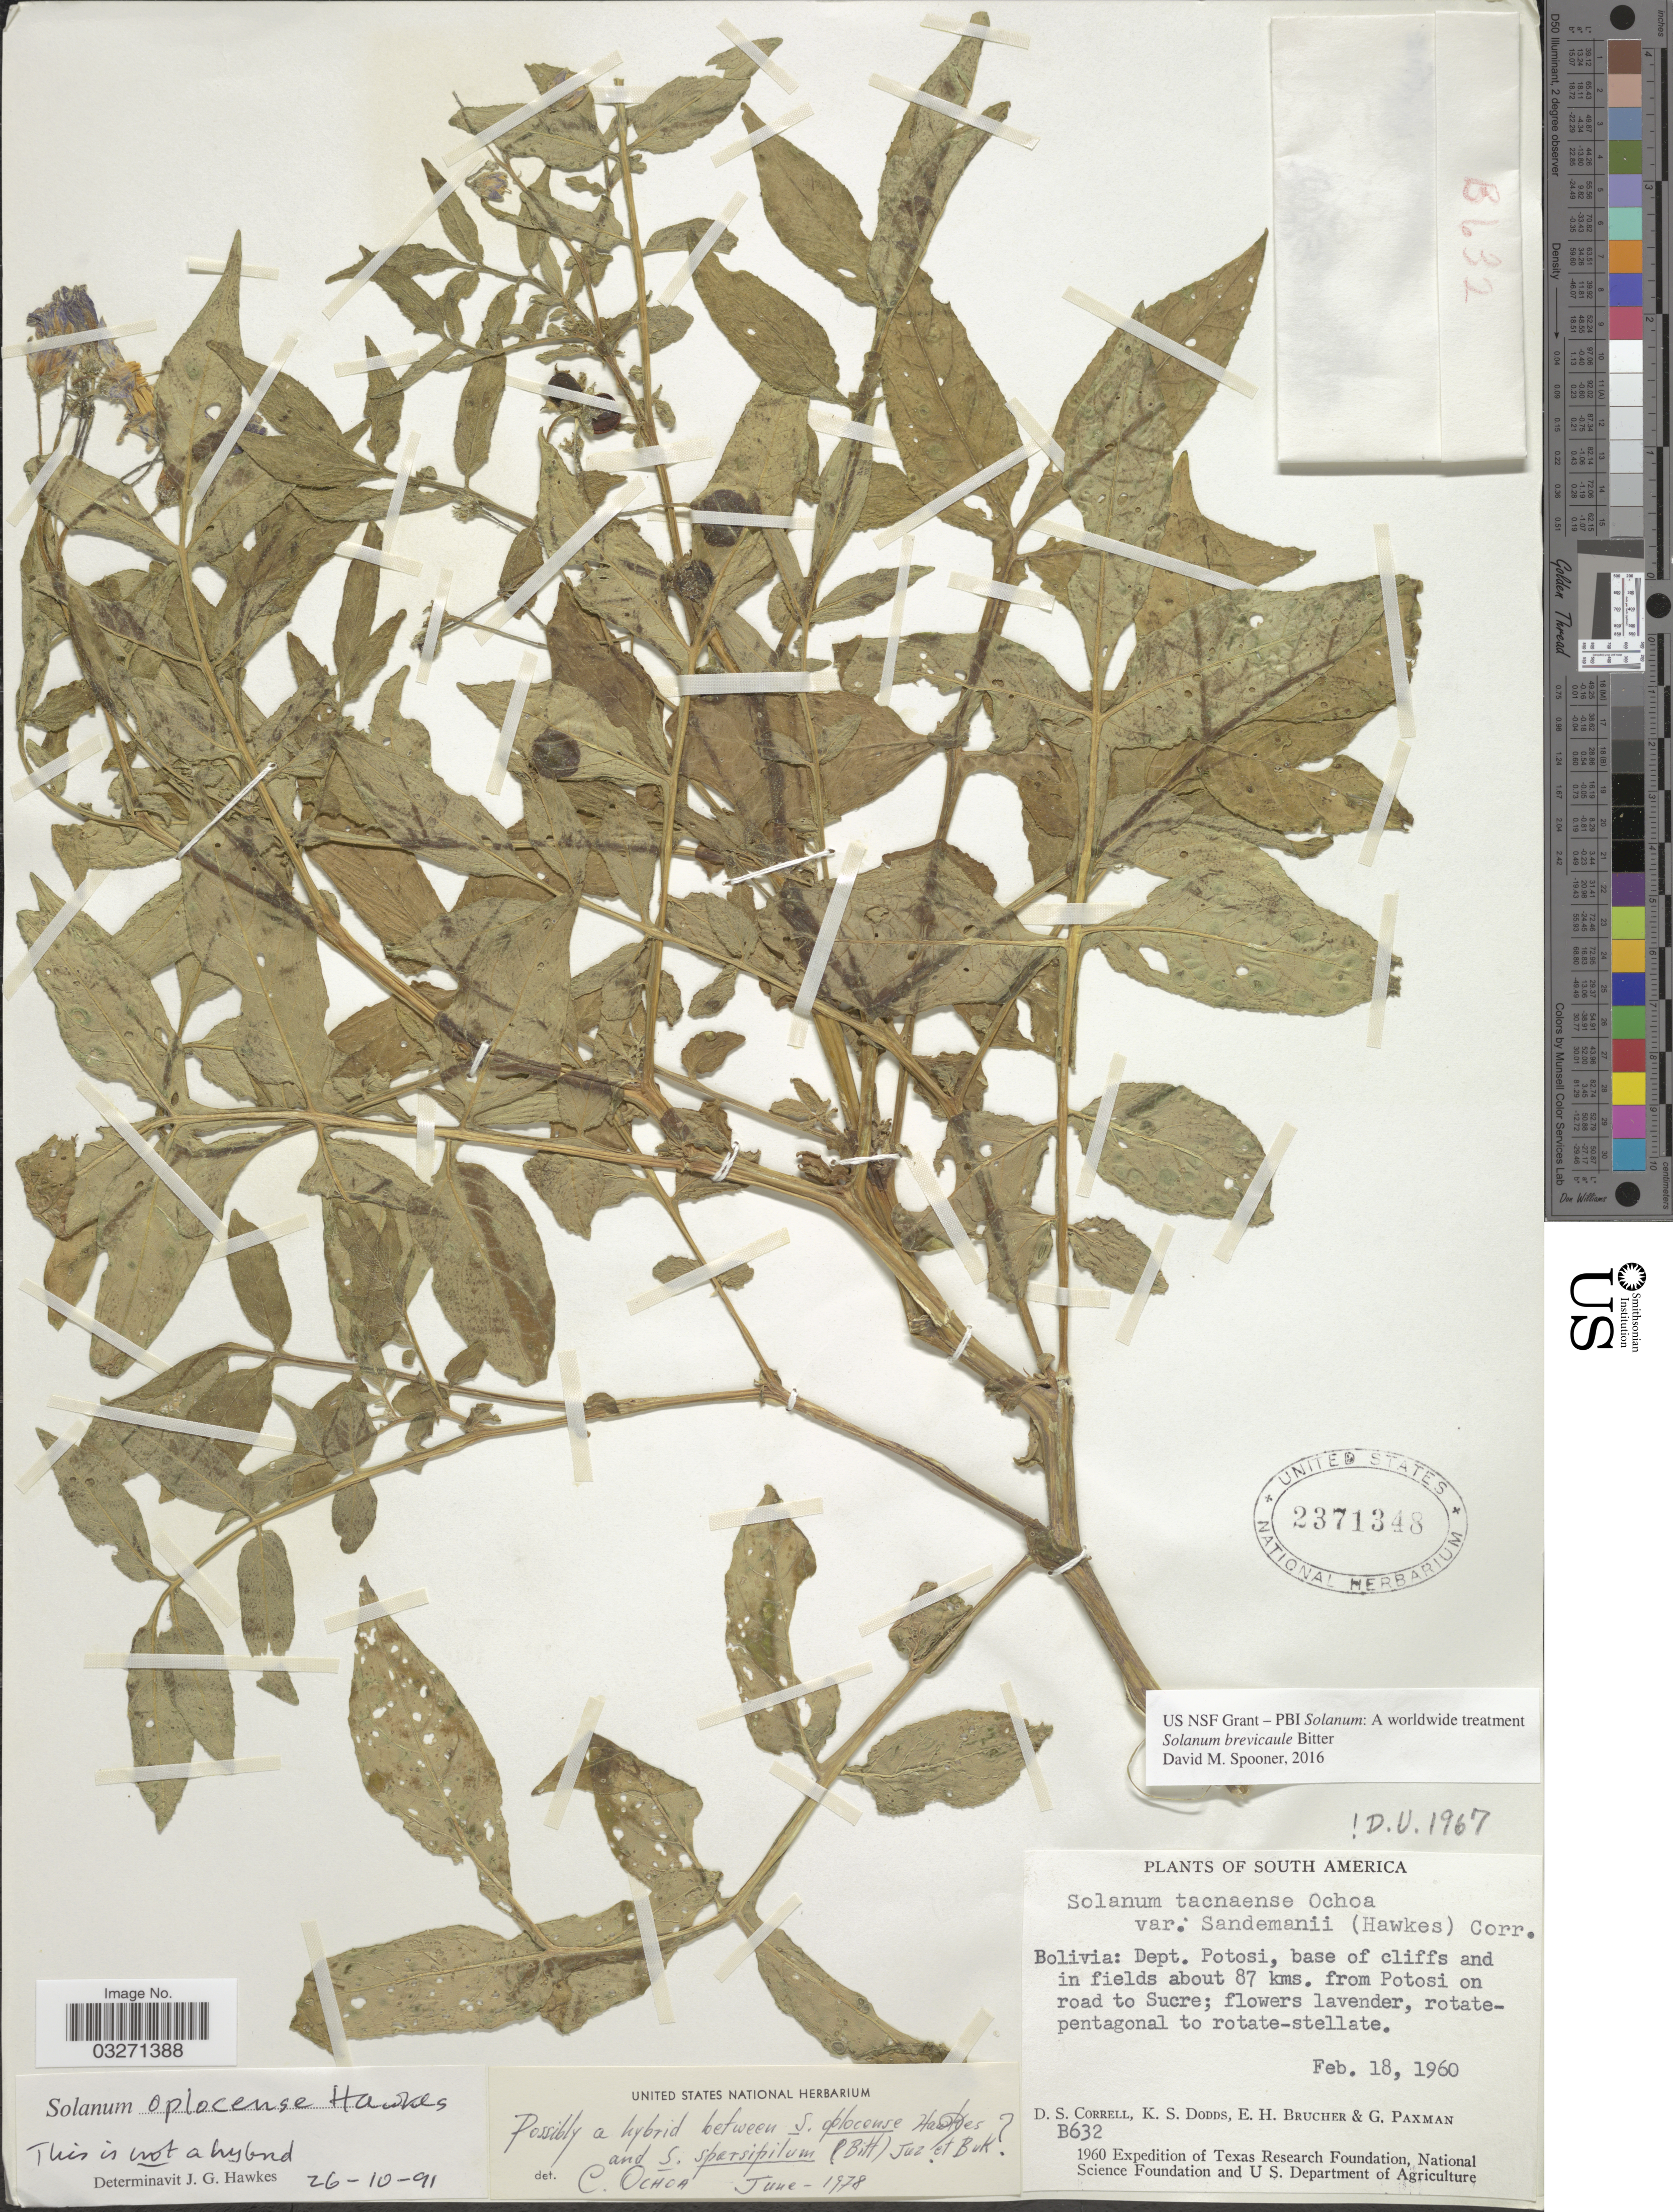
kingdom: Plantae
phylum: Tracheophyta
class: Magnoliopsida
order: Solanales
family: Solanaceae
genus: Solanum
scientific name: Solanum brevicaule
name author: Bitter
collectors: D. S. Correll, K. Dodds, E. Brucher & G. Paxman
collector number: B632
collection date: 1960-02-18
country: Bolivia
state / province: Potosi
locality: Dept. Potosi, base of cilffs and in fields about 87 kms. from Potosi on road to Sucre.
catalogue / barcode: US 2371348